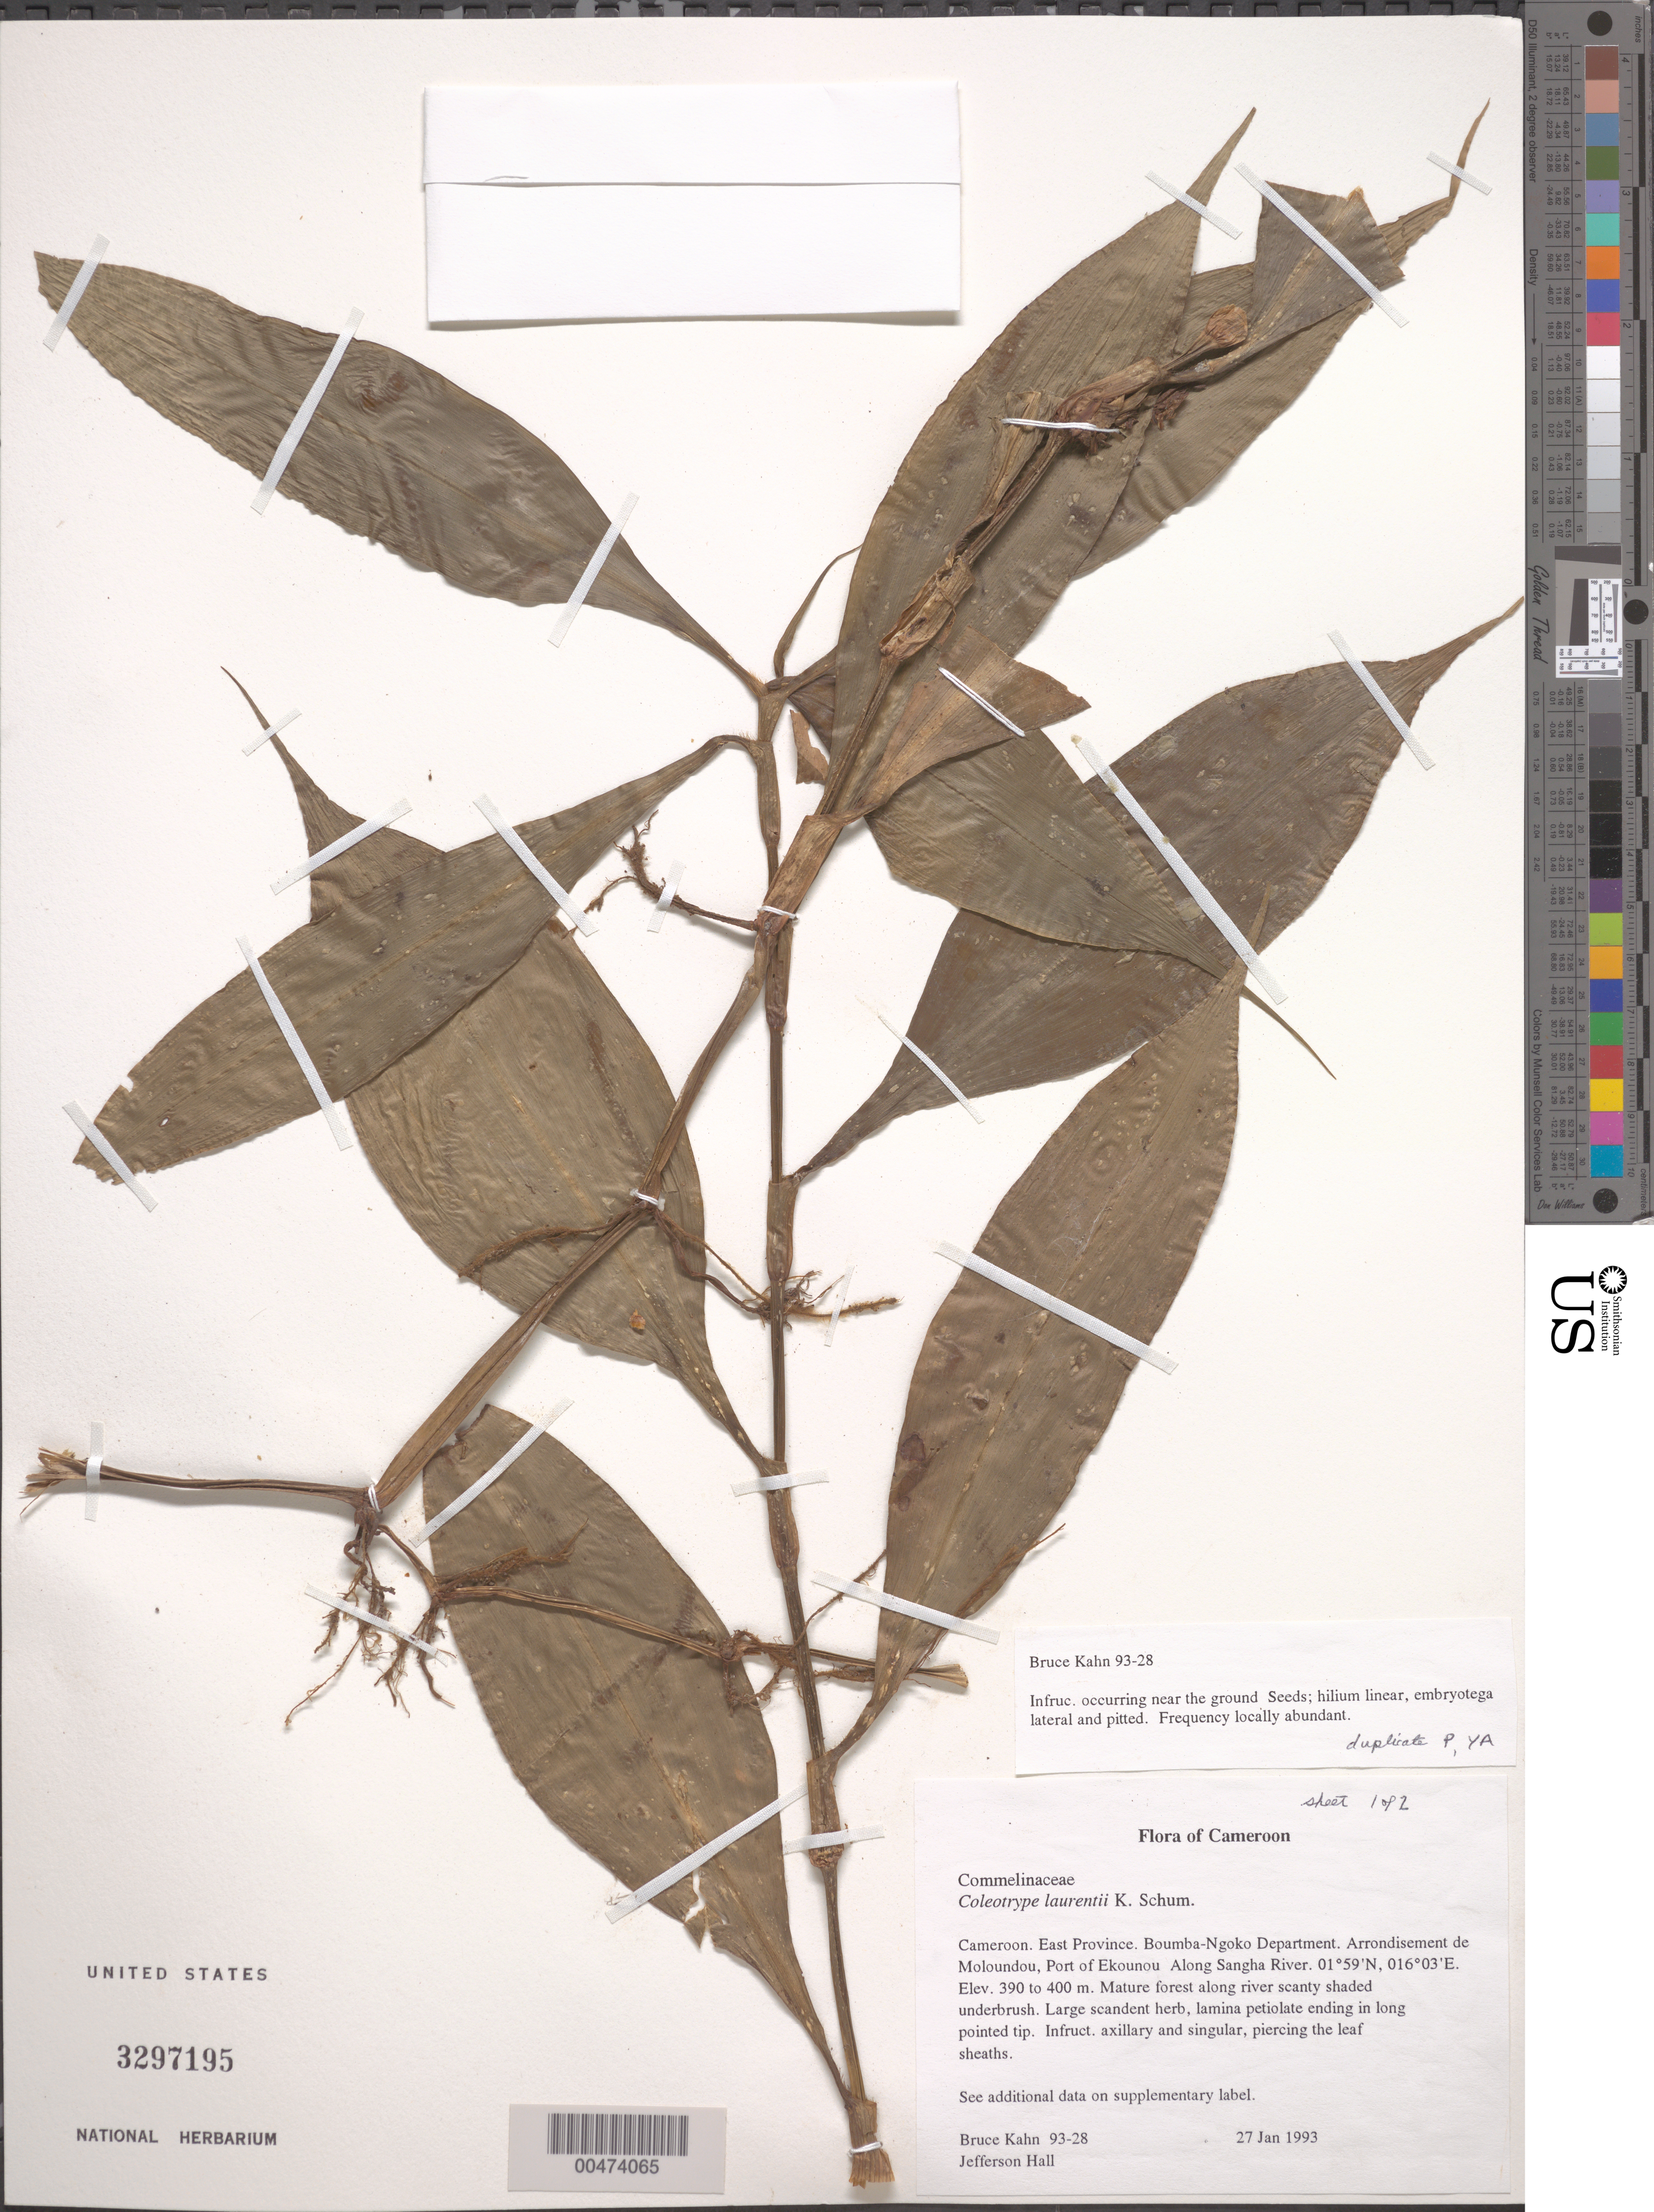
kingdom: Plantae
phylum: Tracheophyta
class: Liliopsida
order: Commelinales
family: Commelinaceae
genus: Coleotrype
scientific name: Coleotrype laurentii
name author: K. Schum.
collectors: B. Kahn & J. Hall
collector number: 93-28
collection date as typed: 27 Jan 1993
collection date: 1993-01-27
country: Cameroon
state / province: Est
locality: Boumba-ngoko, moloundou arrondissement, lipondji, ekounou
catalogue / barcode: US 3297195